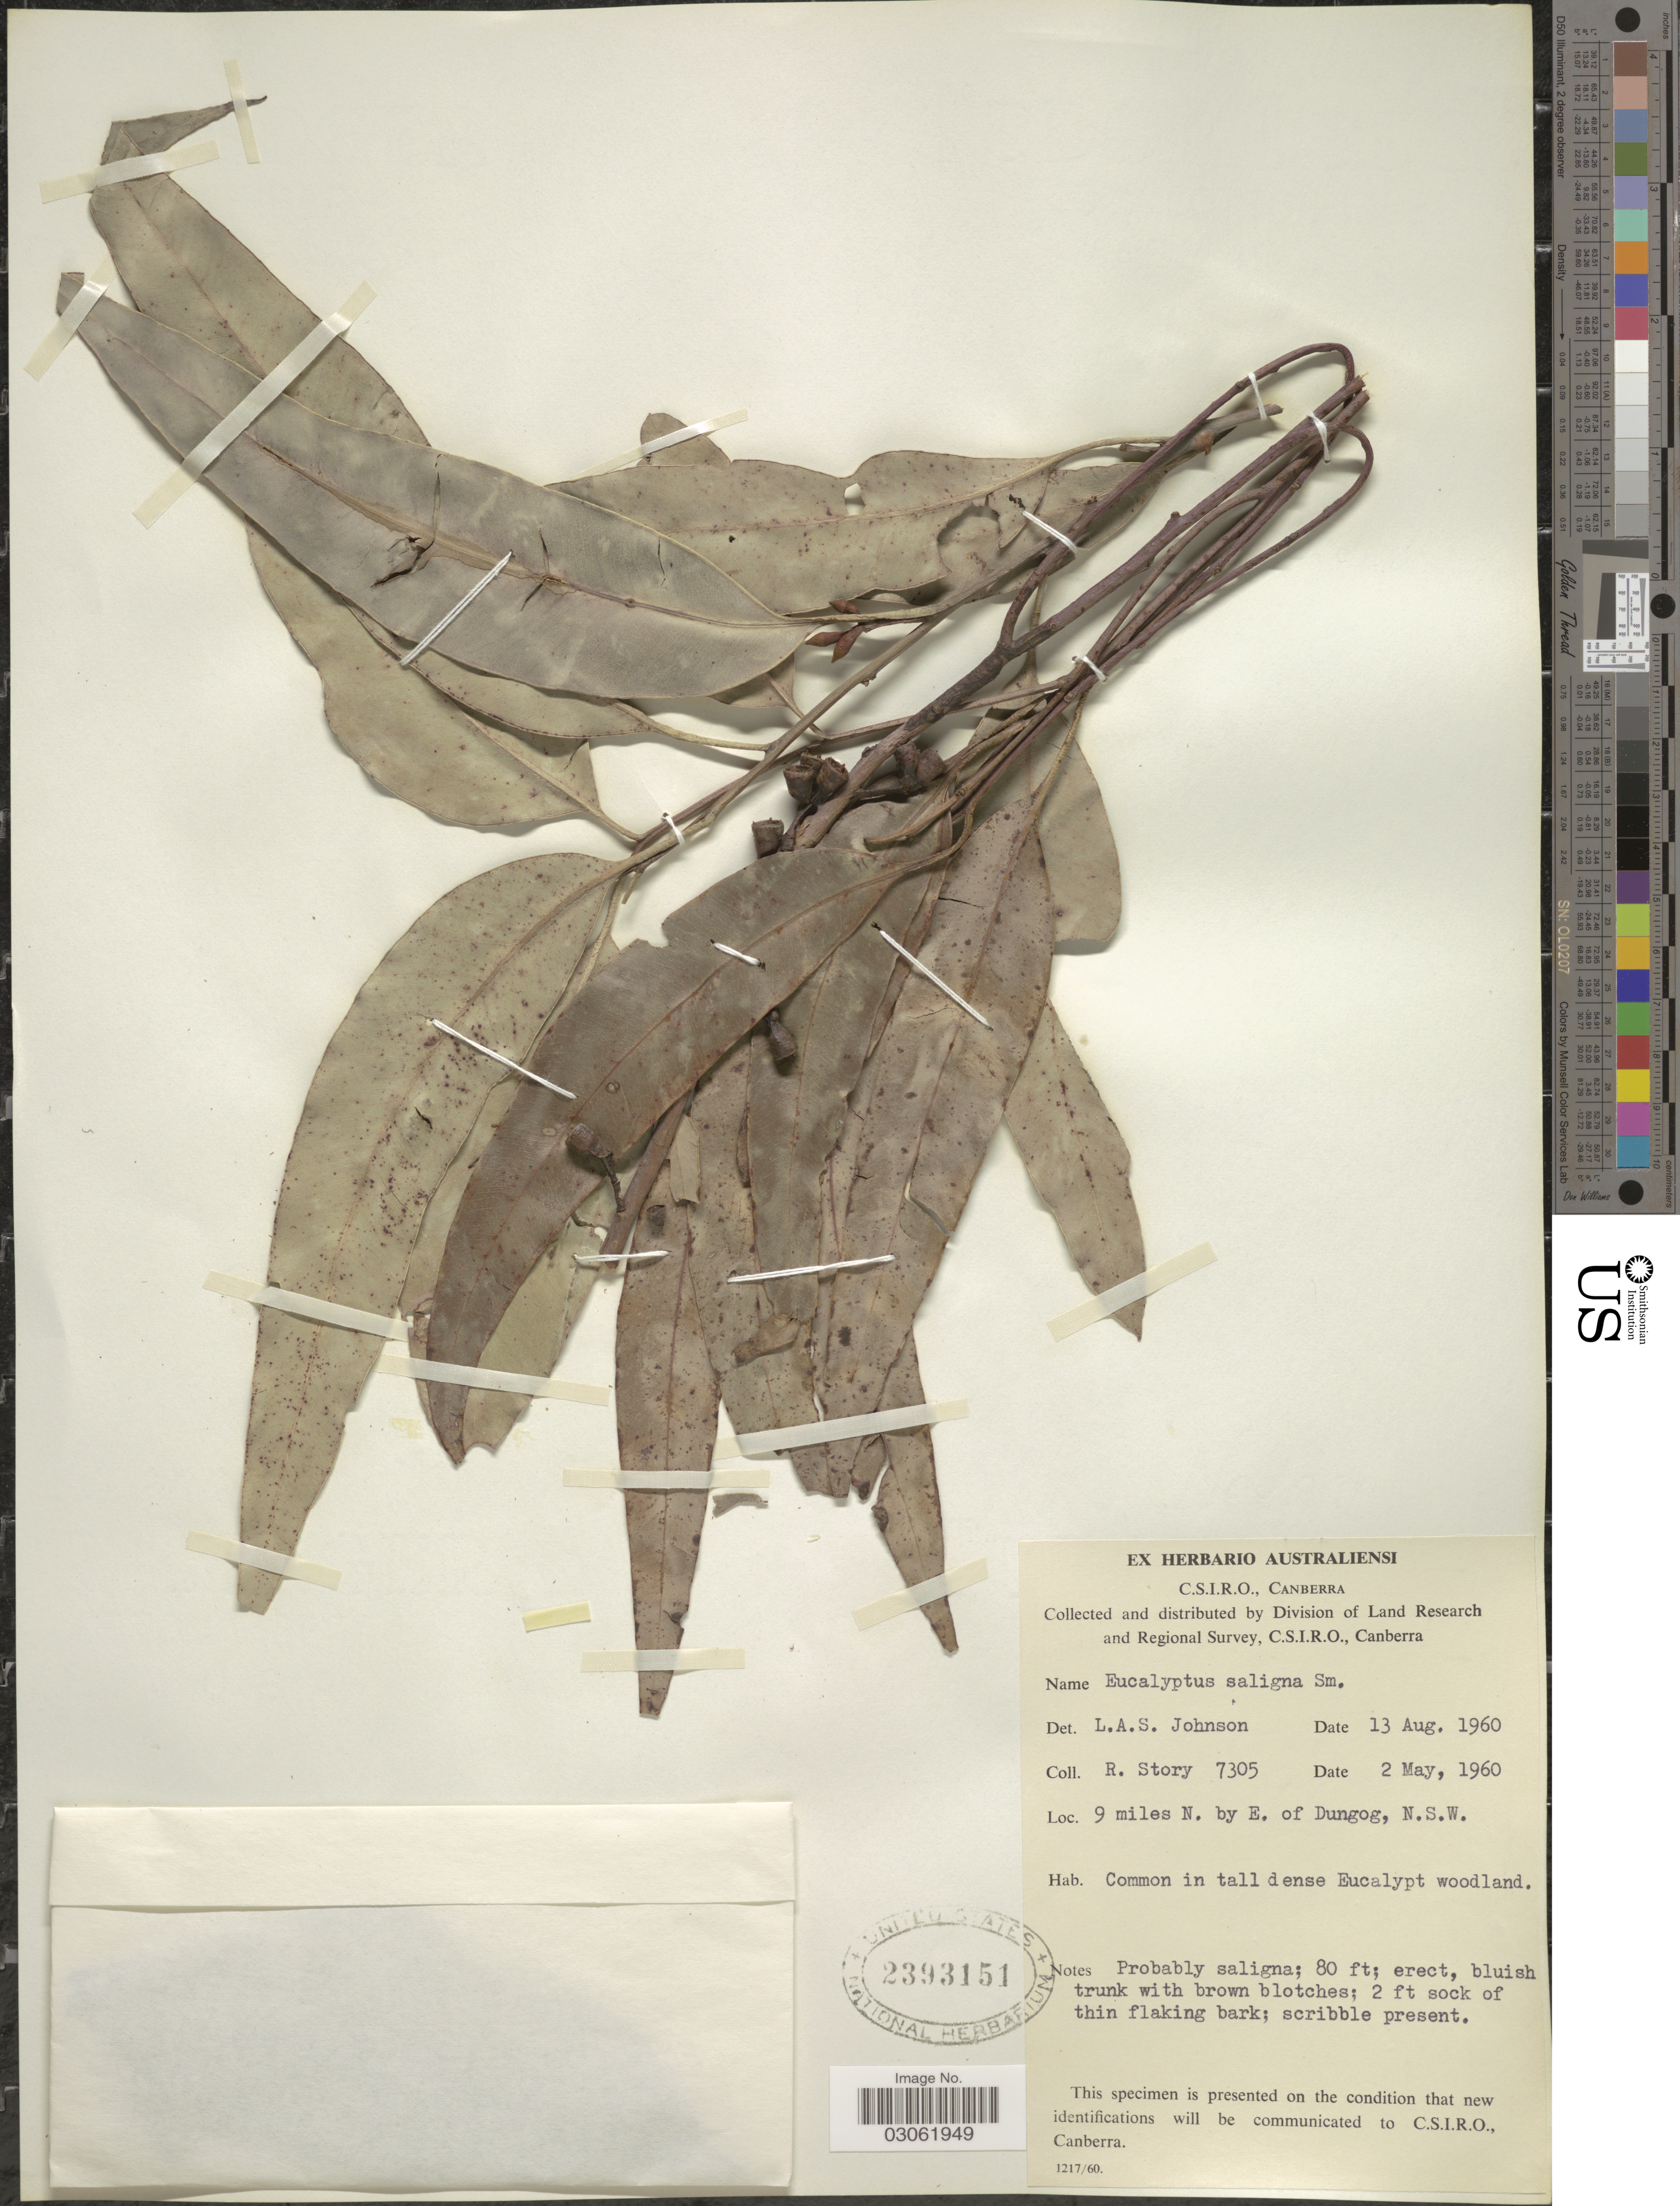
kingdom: Plantae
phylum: Tracheophyta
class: Magnoliopsida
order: Myrtales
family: Myrtaceae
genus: Eucalyptus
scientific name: Eucalyptus saligna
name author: Sm.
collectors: R. Story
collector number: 7305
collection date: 1960-05-02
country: Australia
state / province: New South Wales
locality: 9 miles N. by E. of Dungog.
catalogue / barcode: US 2393151